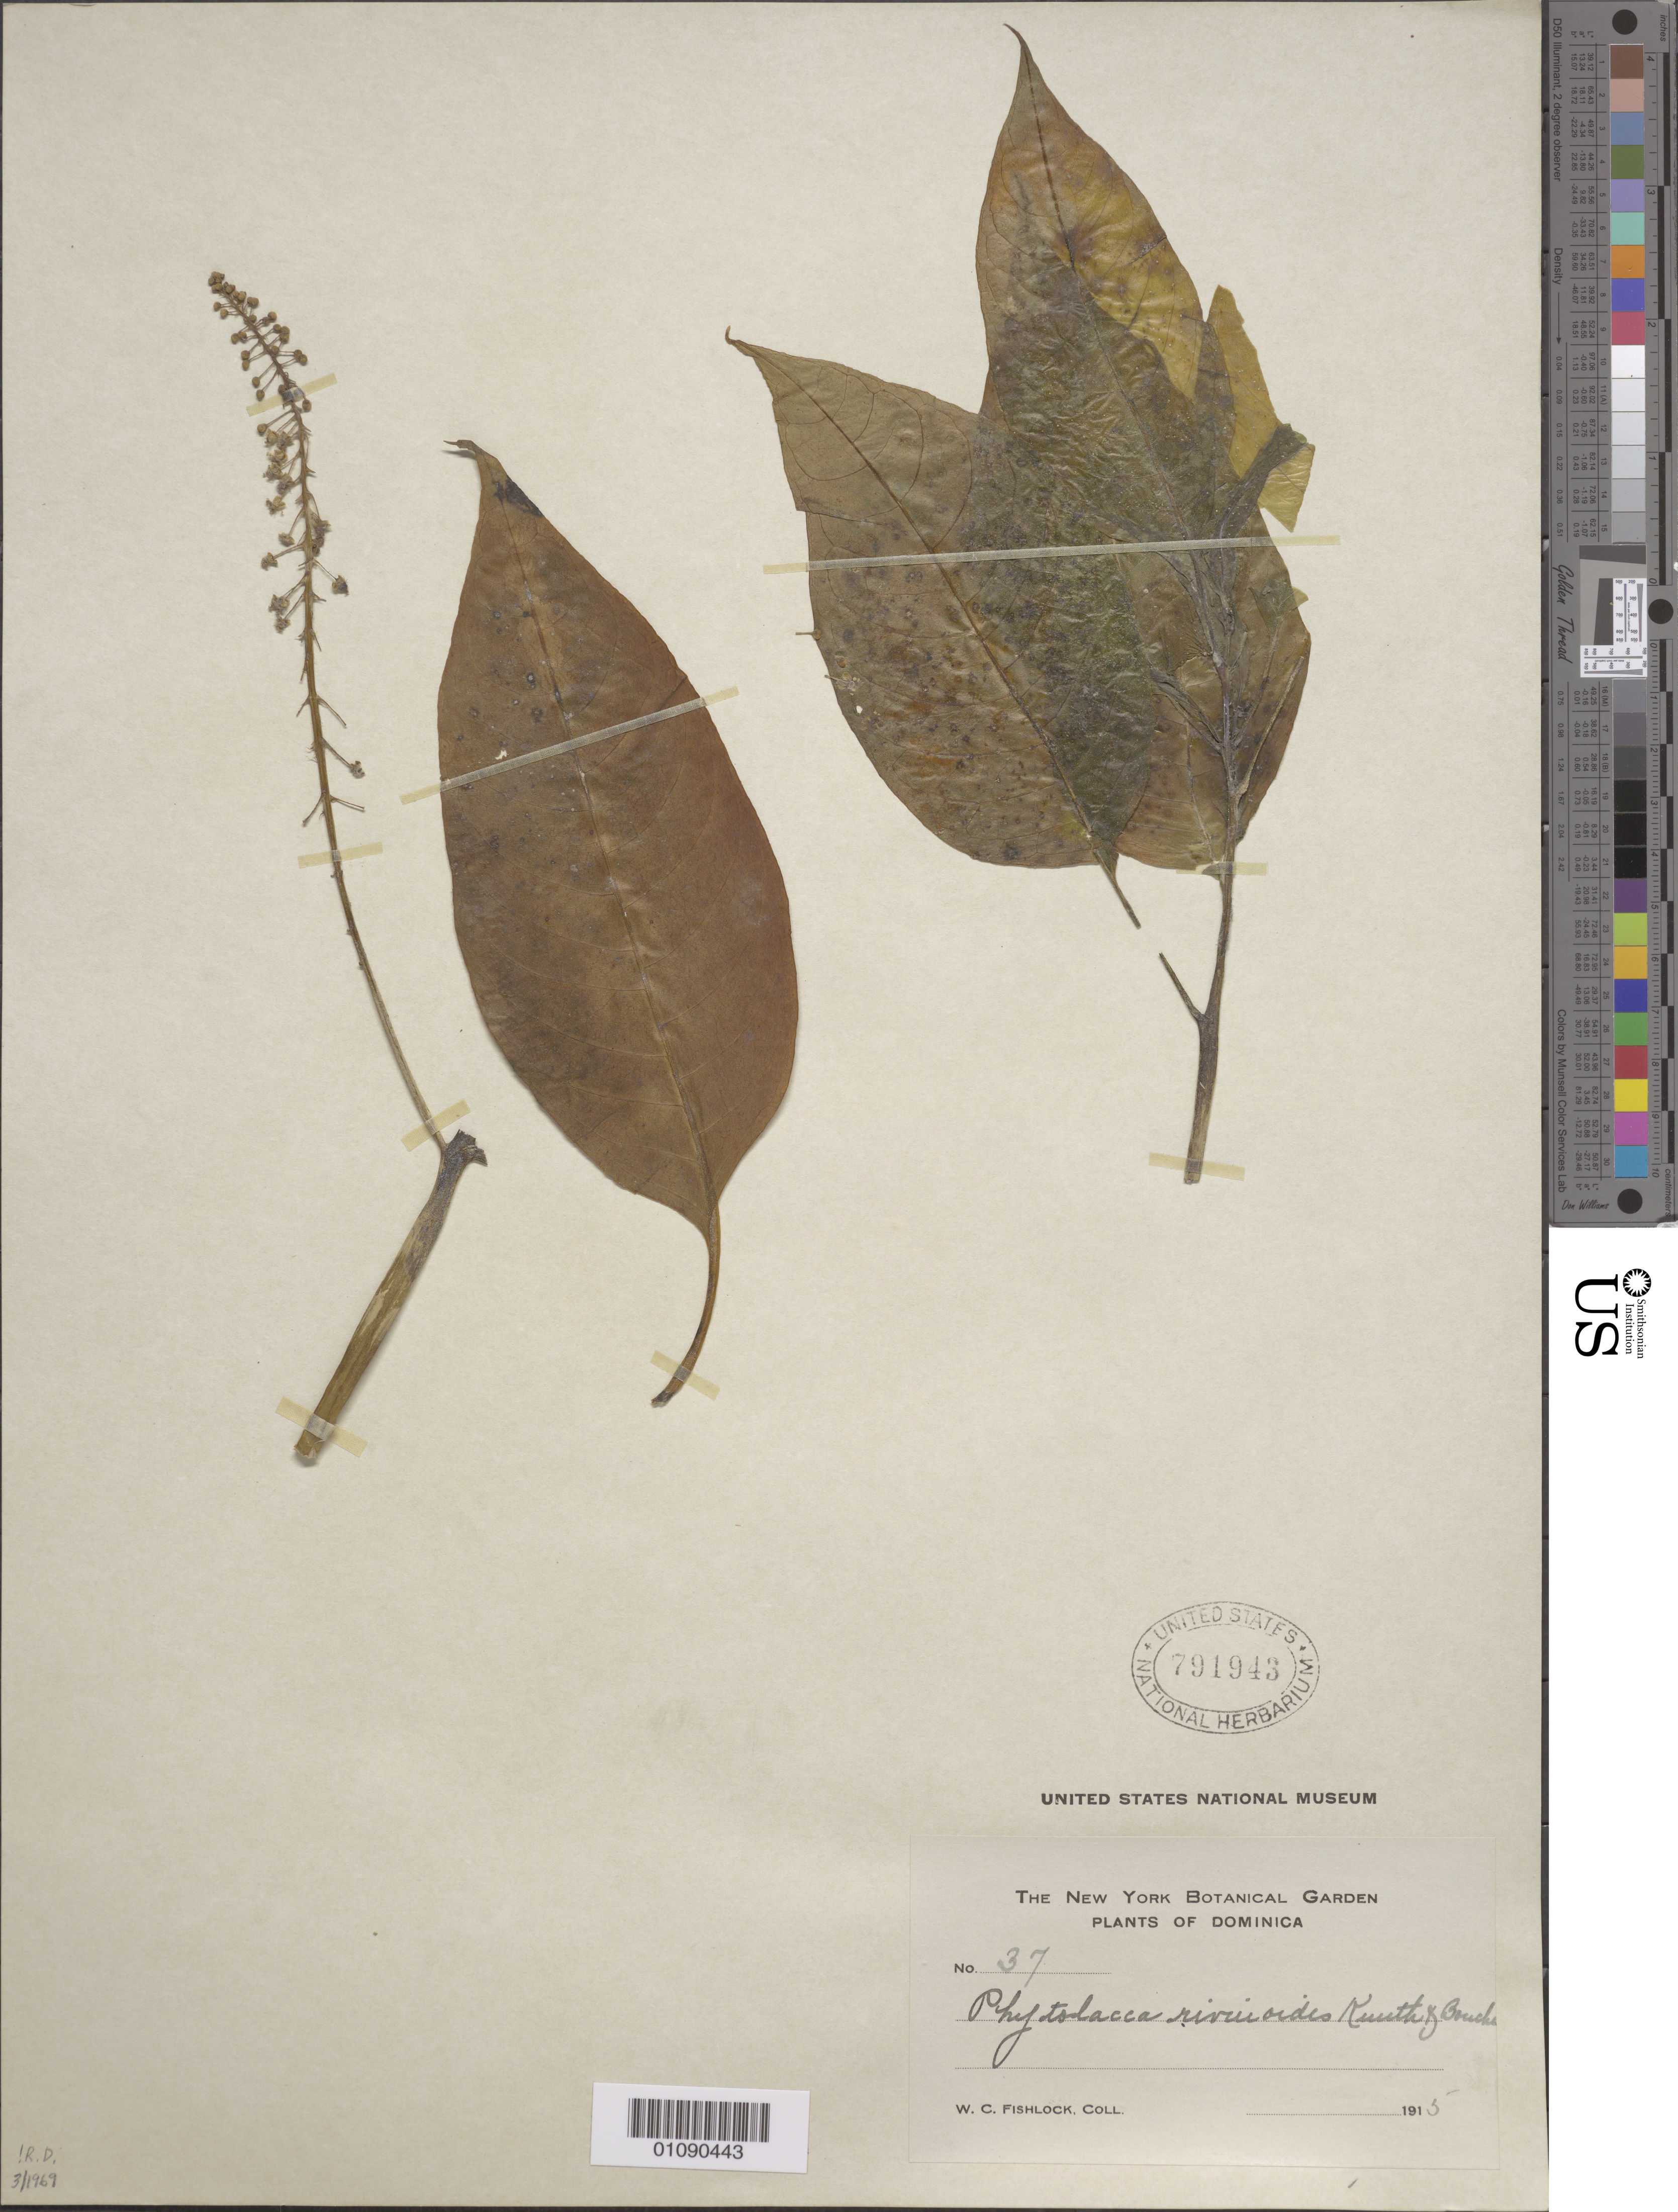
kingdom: Plantae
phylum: Tracheophyta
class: Magnoliopsida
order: Caryophyllales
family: Phytolaccaceae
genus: Phytolacca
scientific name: Phytolacca rivinoides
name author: Kunth & C.D. Bouché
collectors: W. Fishlock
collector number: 37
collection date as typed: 1915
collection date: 1915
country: Dominica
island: Dominica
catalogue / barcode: US 791943